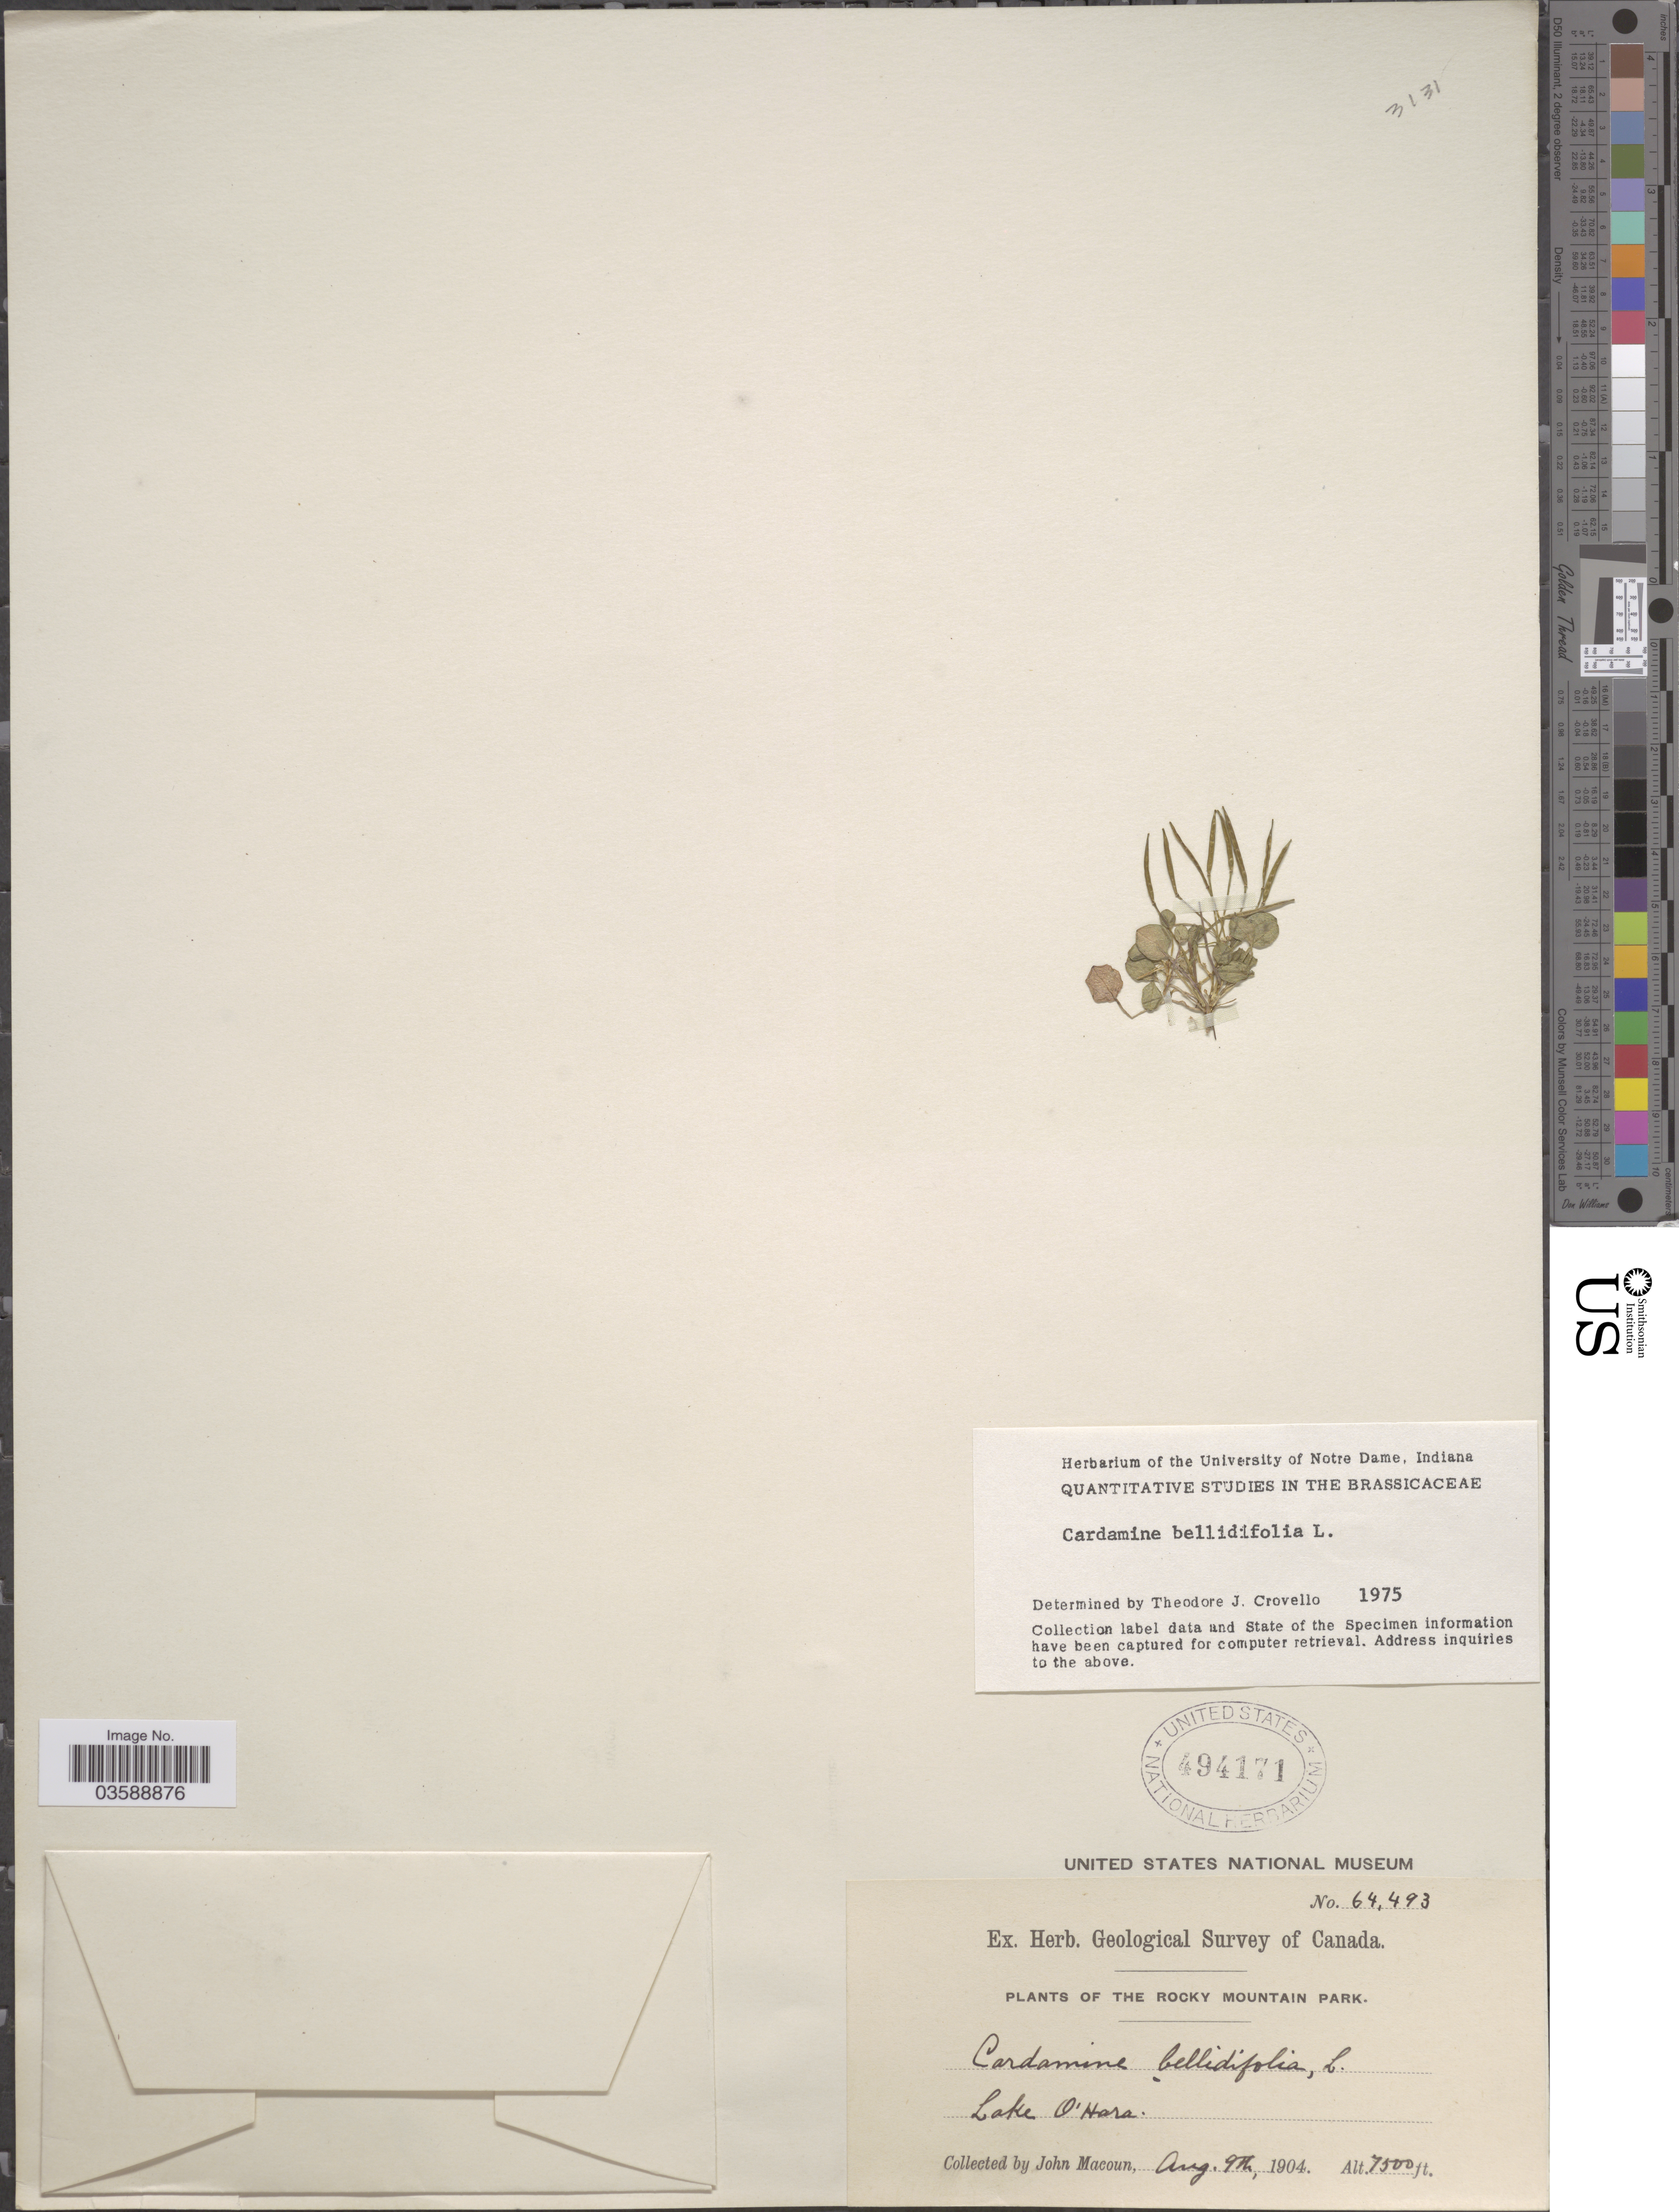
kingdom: Plantae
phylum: Tracheophyta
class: Magnoliopsida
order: Brassicales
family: Brassicaceae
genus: Cardamine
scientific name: Cardamine bellidifolia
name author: L.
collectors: J. Macoun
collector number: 64493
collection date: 1904-08-09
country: Canada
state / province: British Columbia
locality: Rocky Mountain Park. Lake O'Hara.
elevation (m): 2286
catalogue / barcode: US 494171